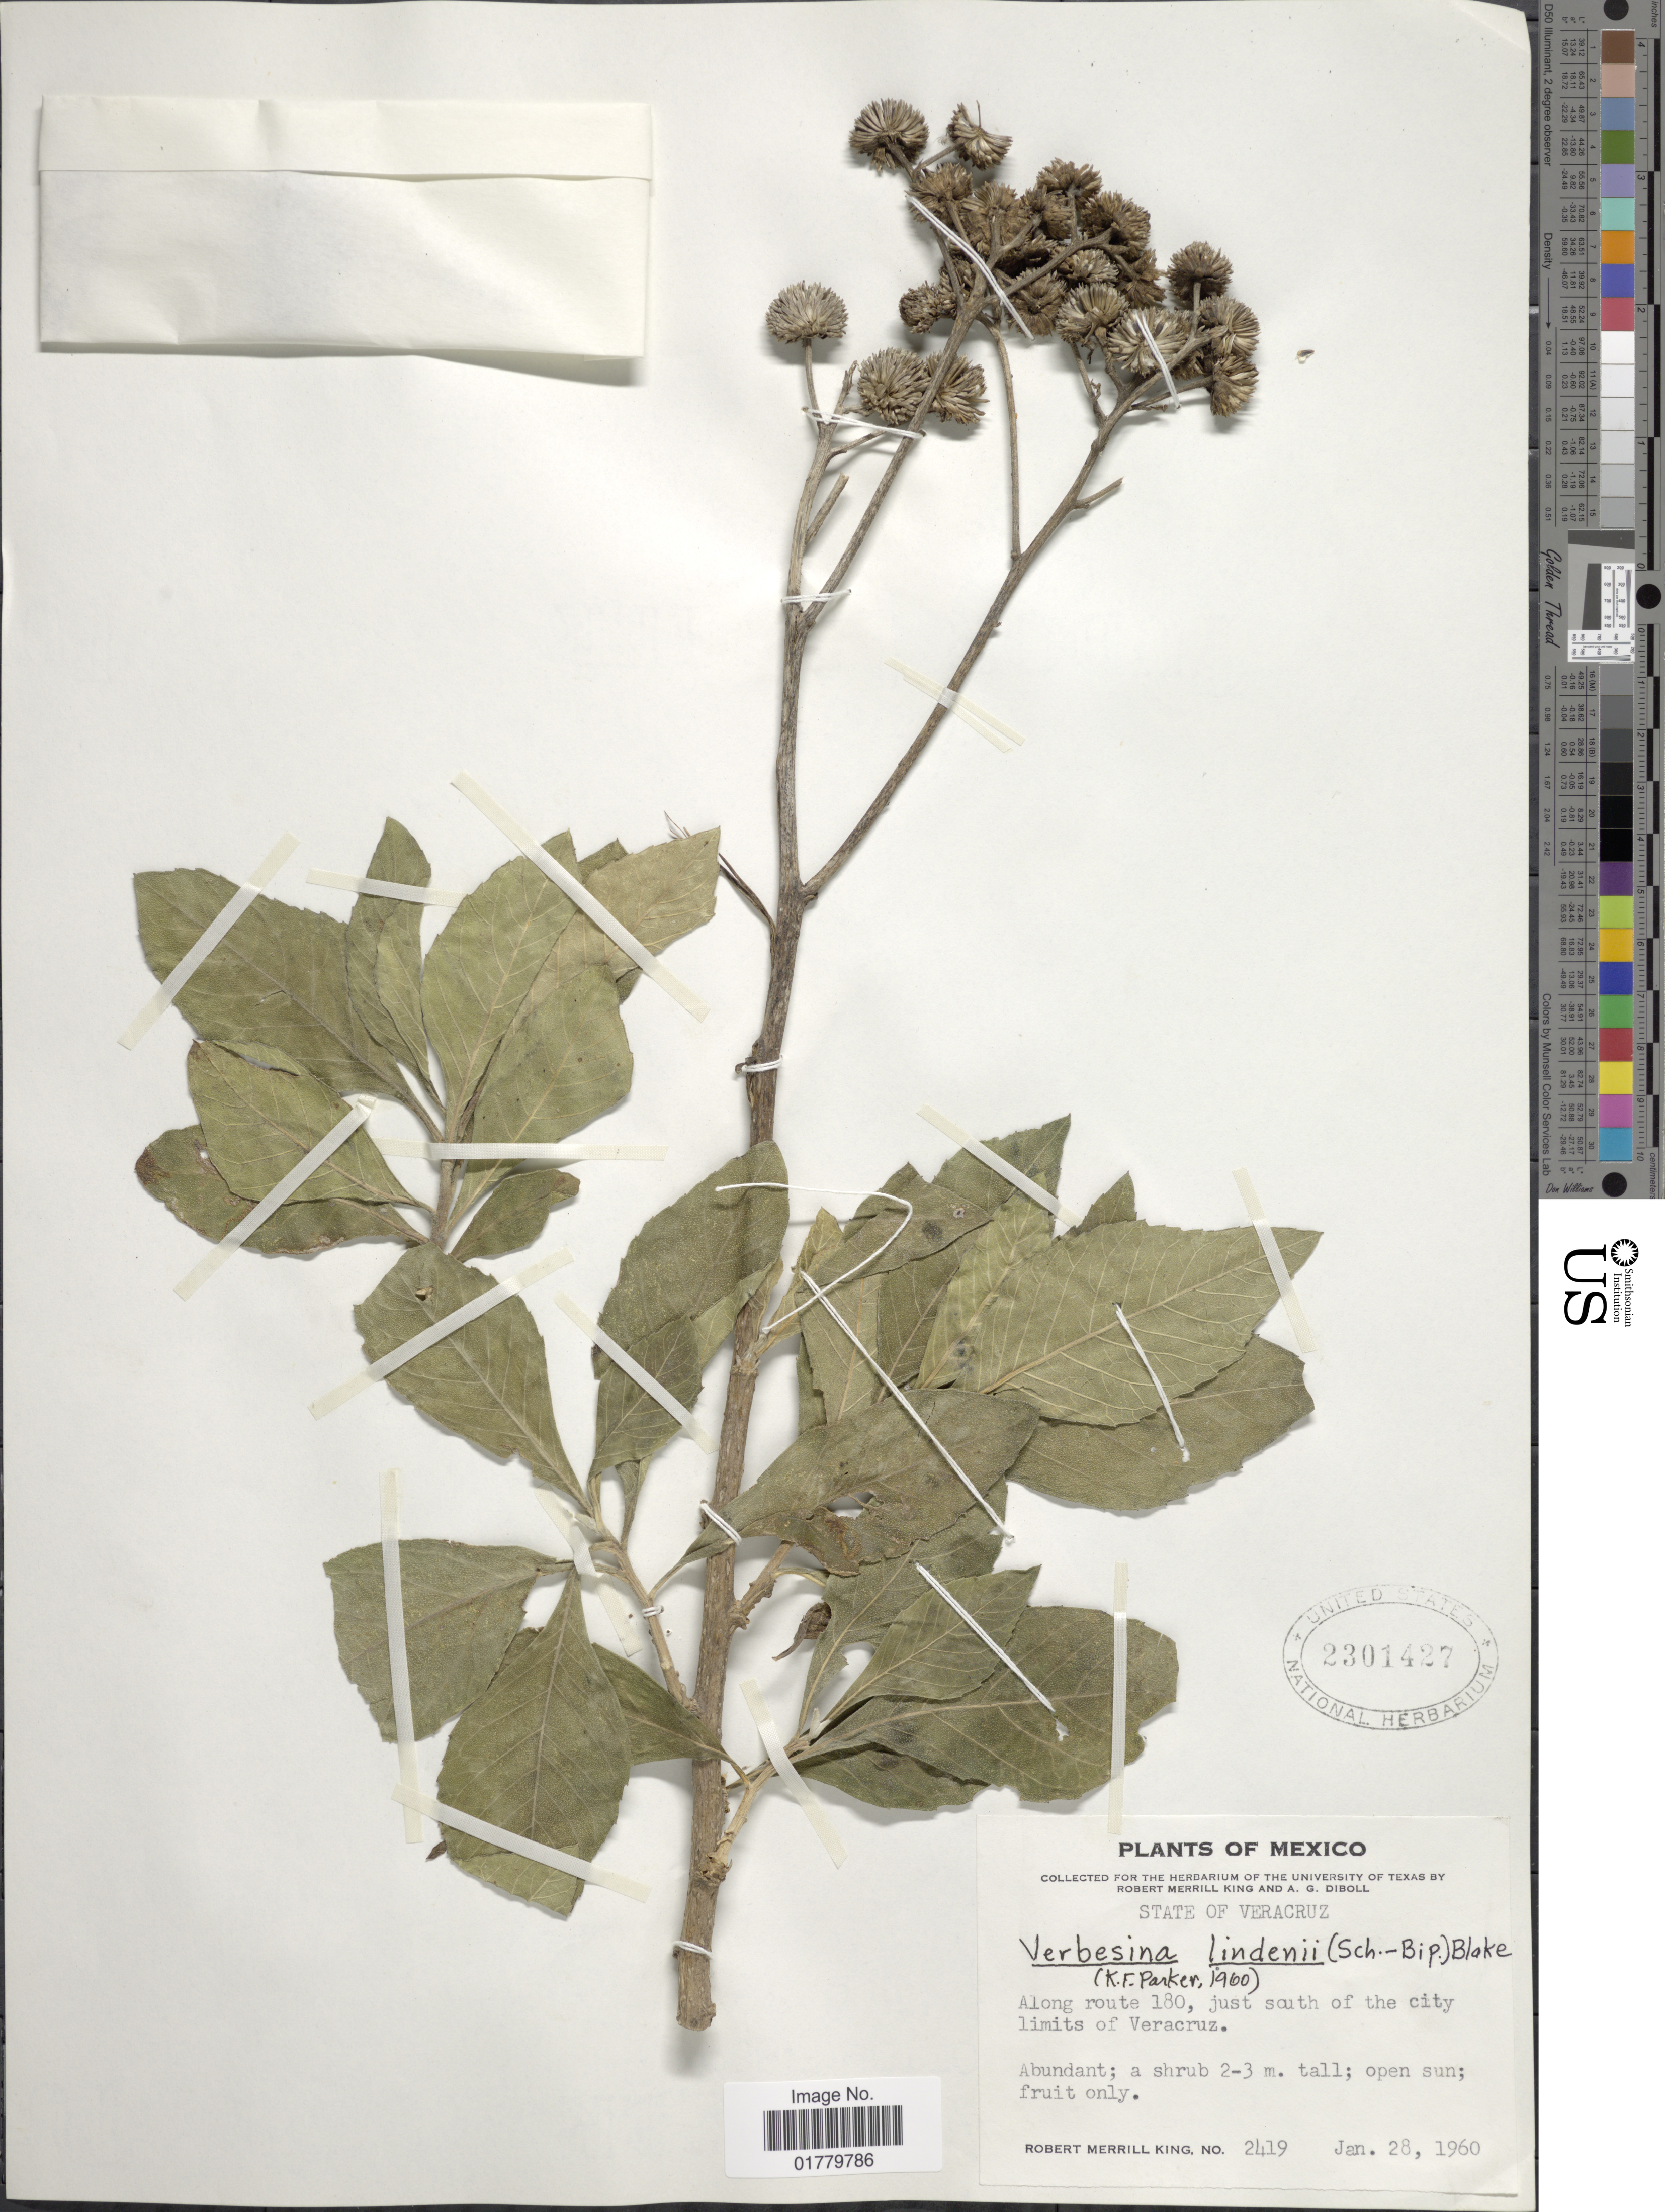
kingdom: Plantae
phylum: Tracheophyta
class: Magnoliopsida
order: Asterales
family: Asteraceae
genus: Verbesina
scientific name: Verbesina lindenii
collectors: R. M. King & A. Diboll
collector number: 2419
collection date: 1960-01-28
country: Mexico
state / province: Veracruz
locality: State of Veracruz. Along route 180, just south of the city limits of Veracruz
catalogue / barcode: US 2301427